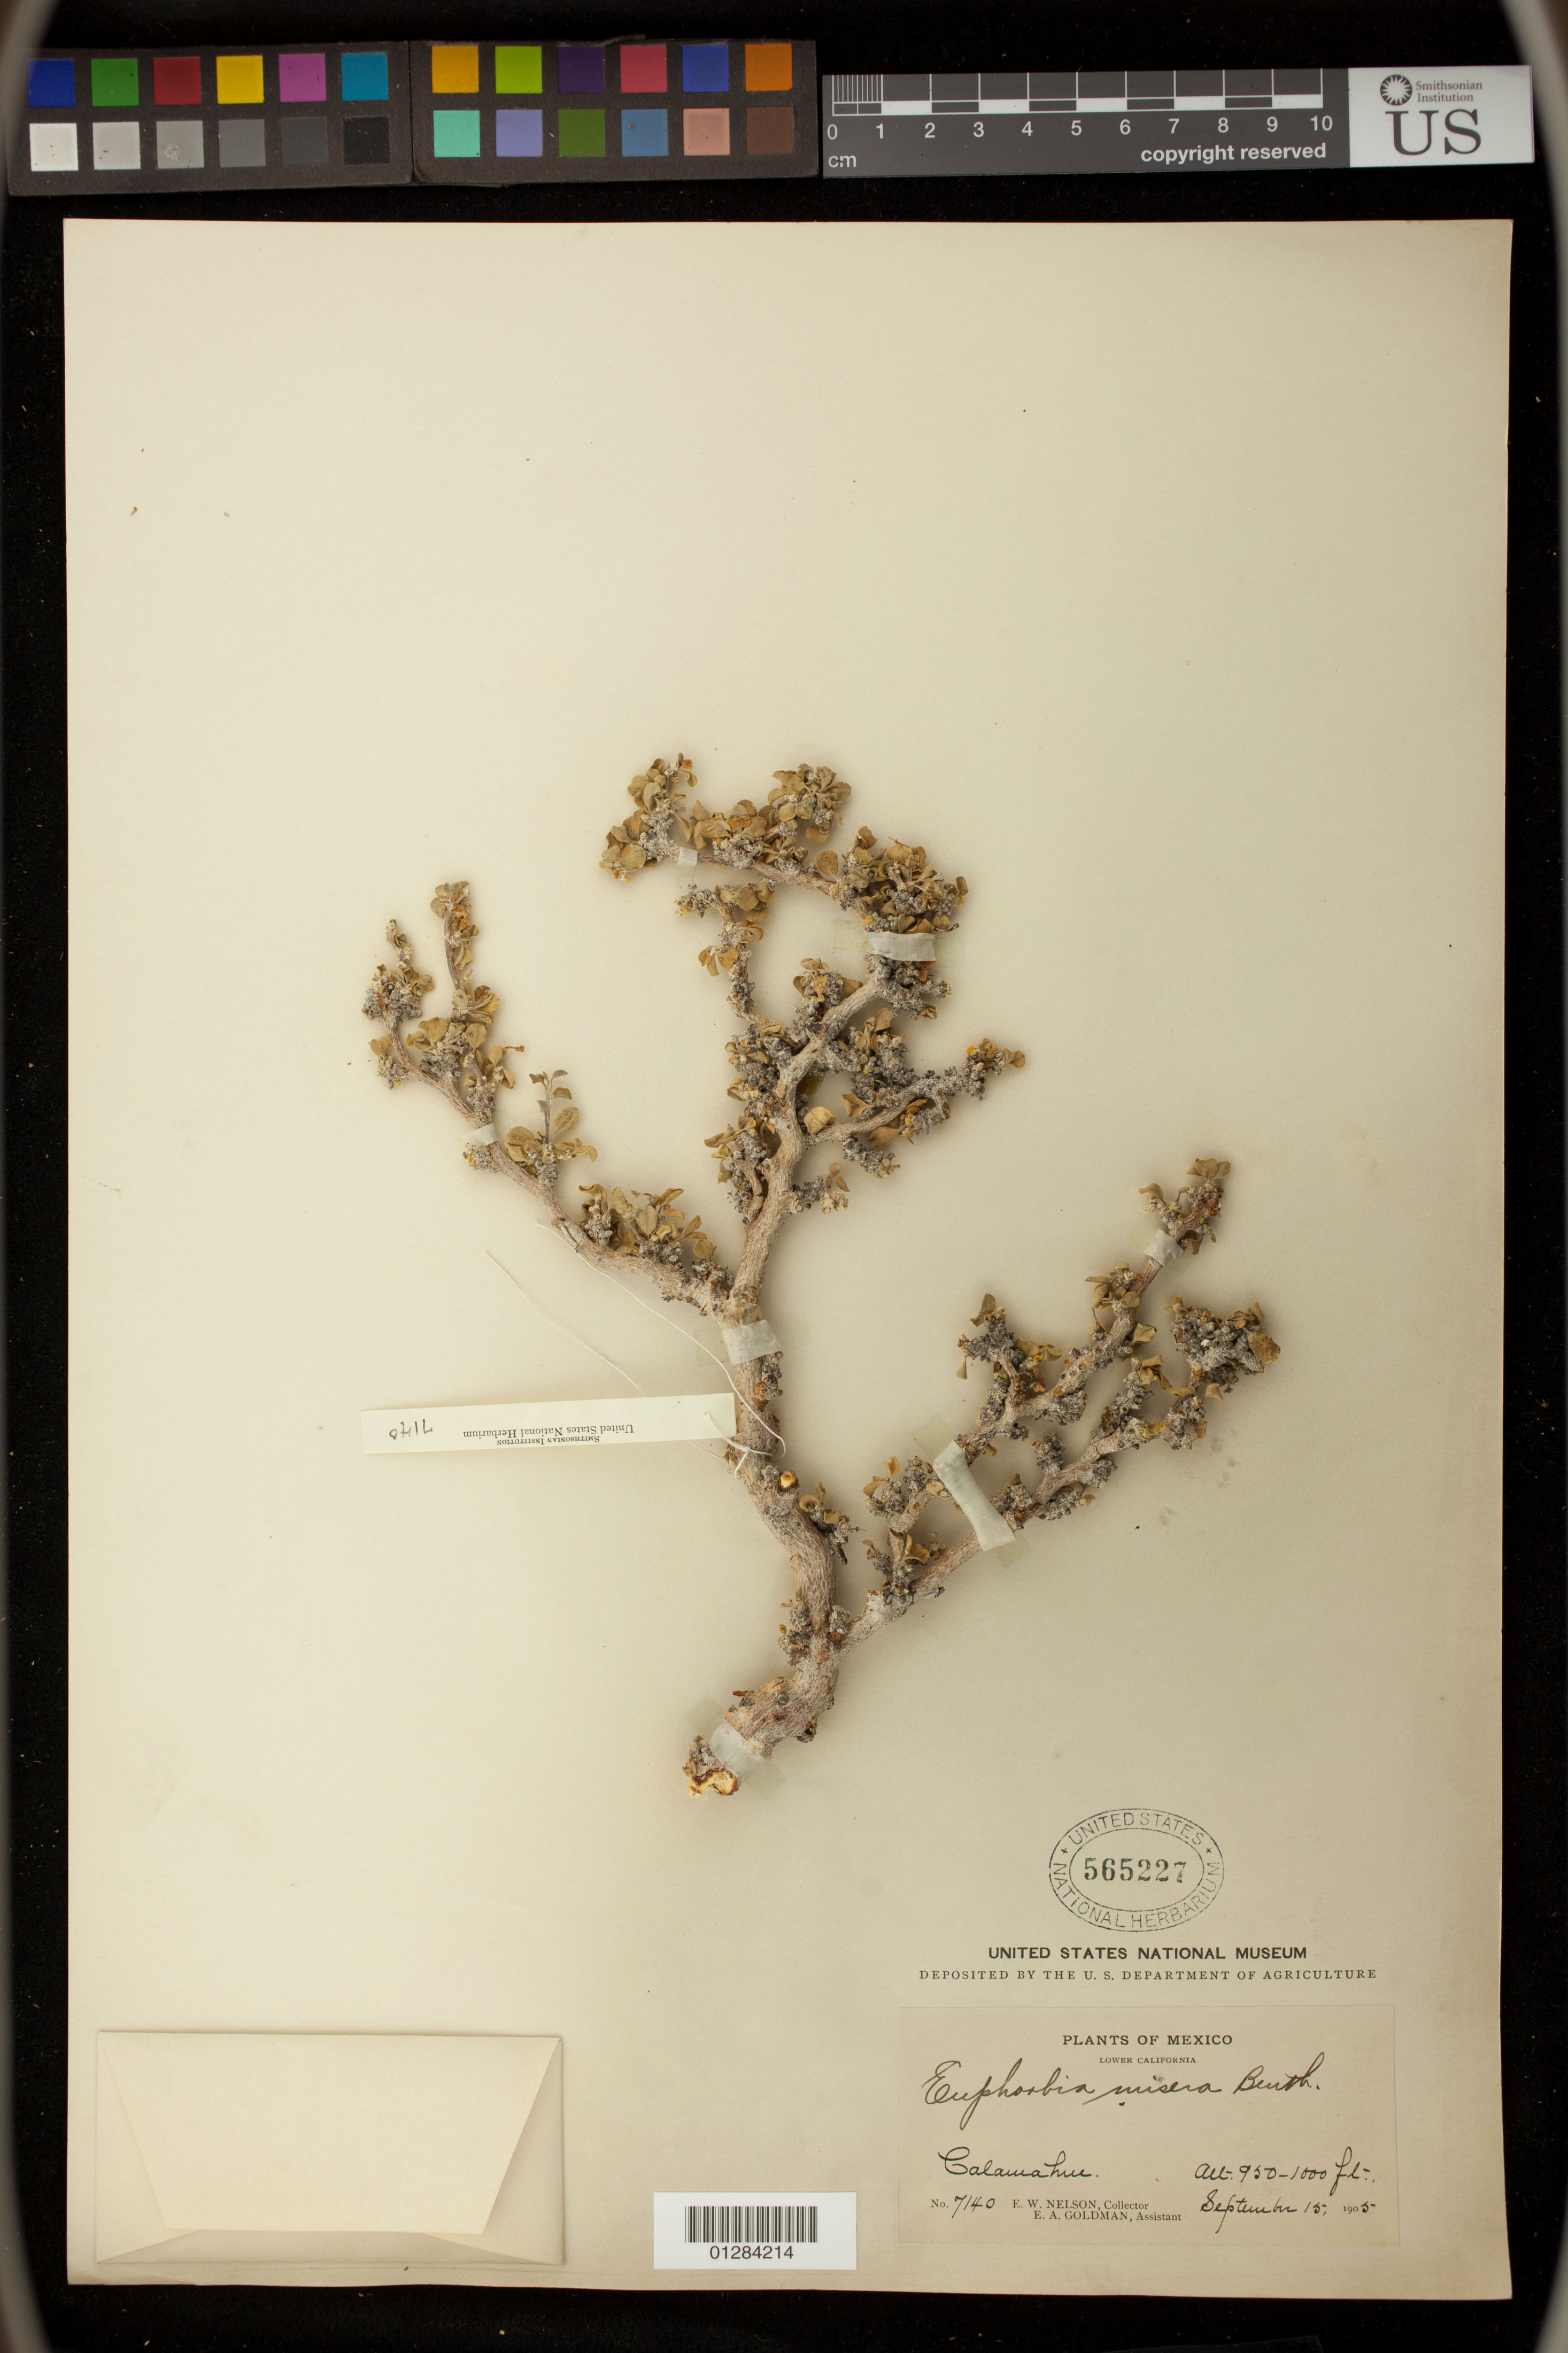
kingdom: Plantae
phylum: Tracheophyta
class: Magnoliopsida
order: Malpighiales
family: Euphorbiaceae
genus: Euphorbia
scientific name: Euphorbia misera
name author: Benth.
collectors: E. W. Nelson & E. A. Goldman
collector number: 7140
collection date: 1905-09-15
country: Mexico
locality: Lower California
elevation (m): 290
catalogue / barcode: US 565227